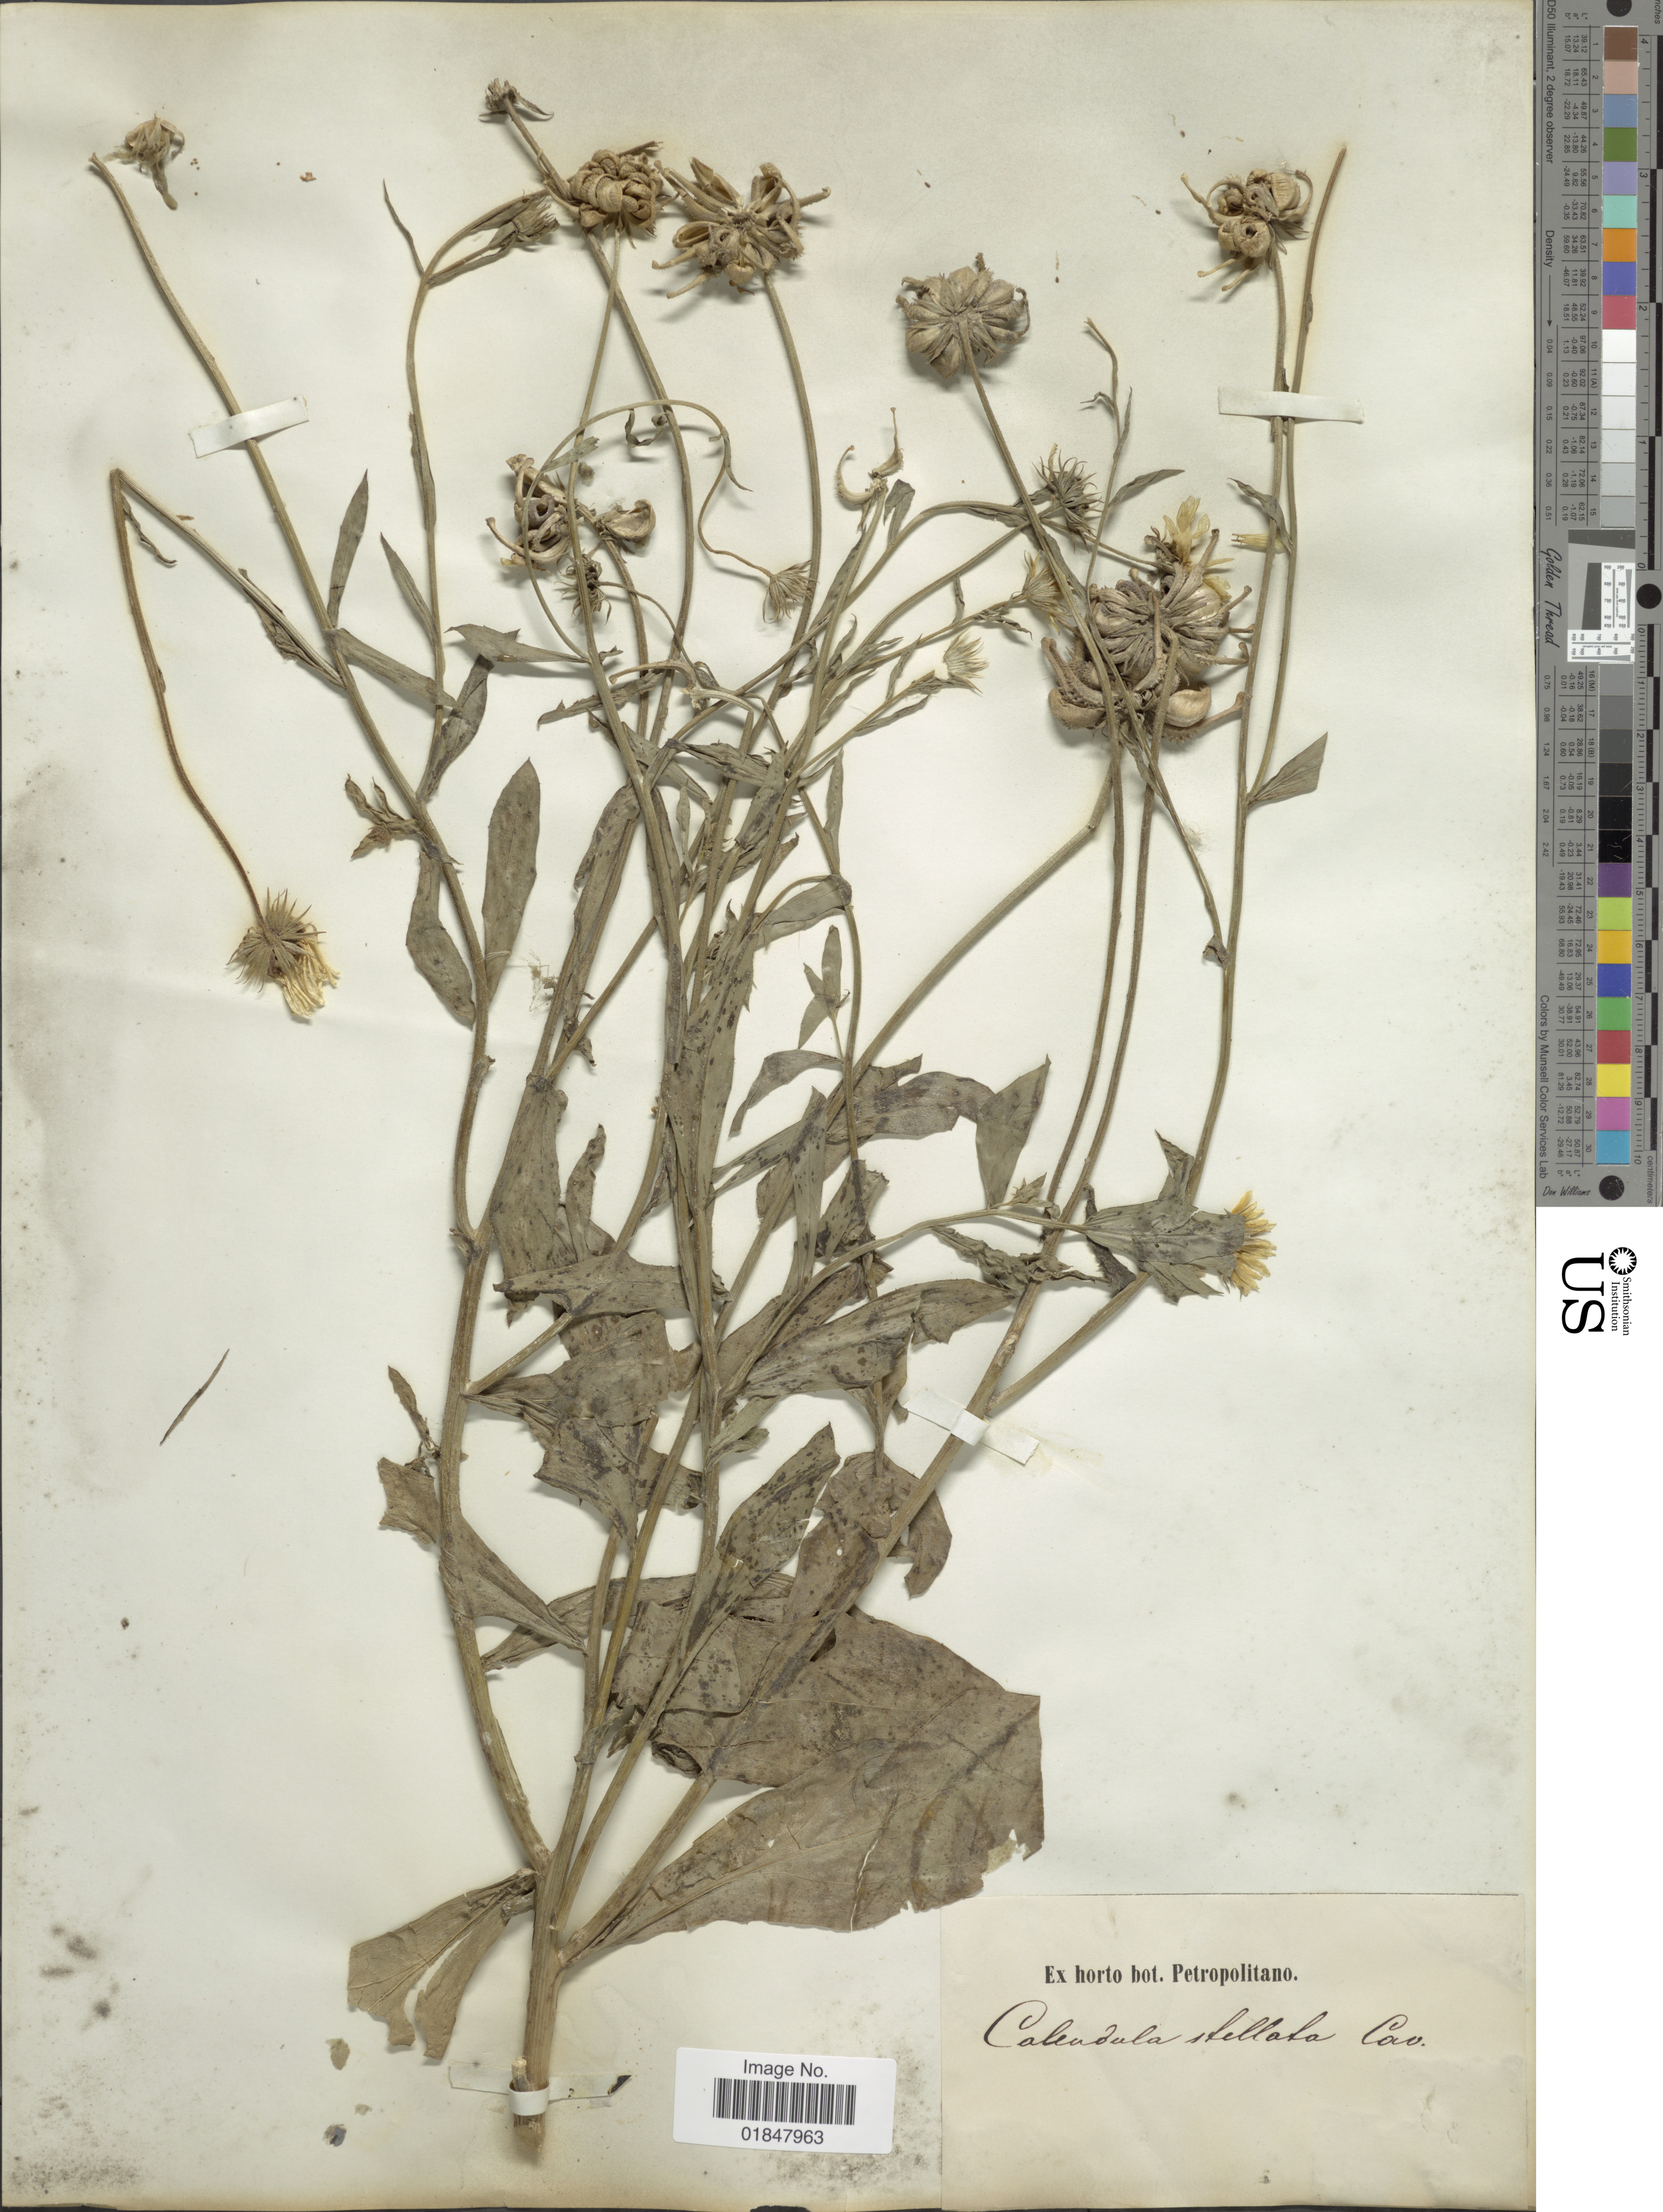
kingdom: Plantae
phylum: Tracheophyta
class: Magnoliopsida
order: Asterales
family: Asteraceae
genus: Calendula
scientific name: Calendula stellata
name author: Cav.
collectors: ex Horto Bot. Petropolitano